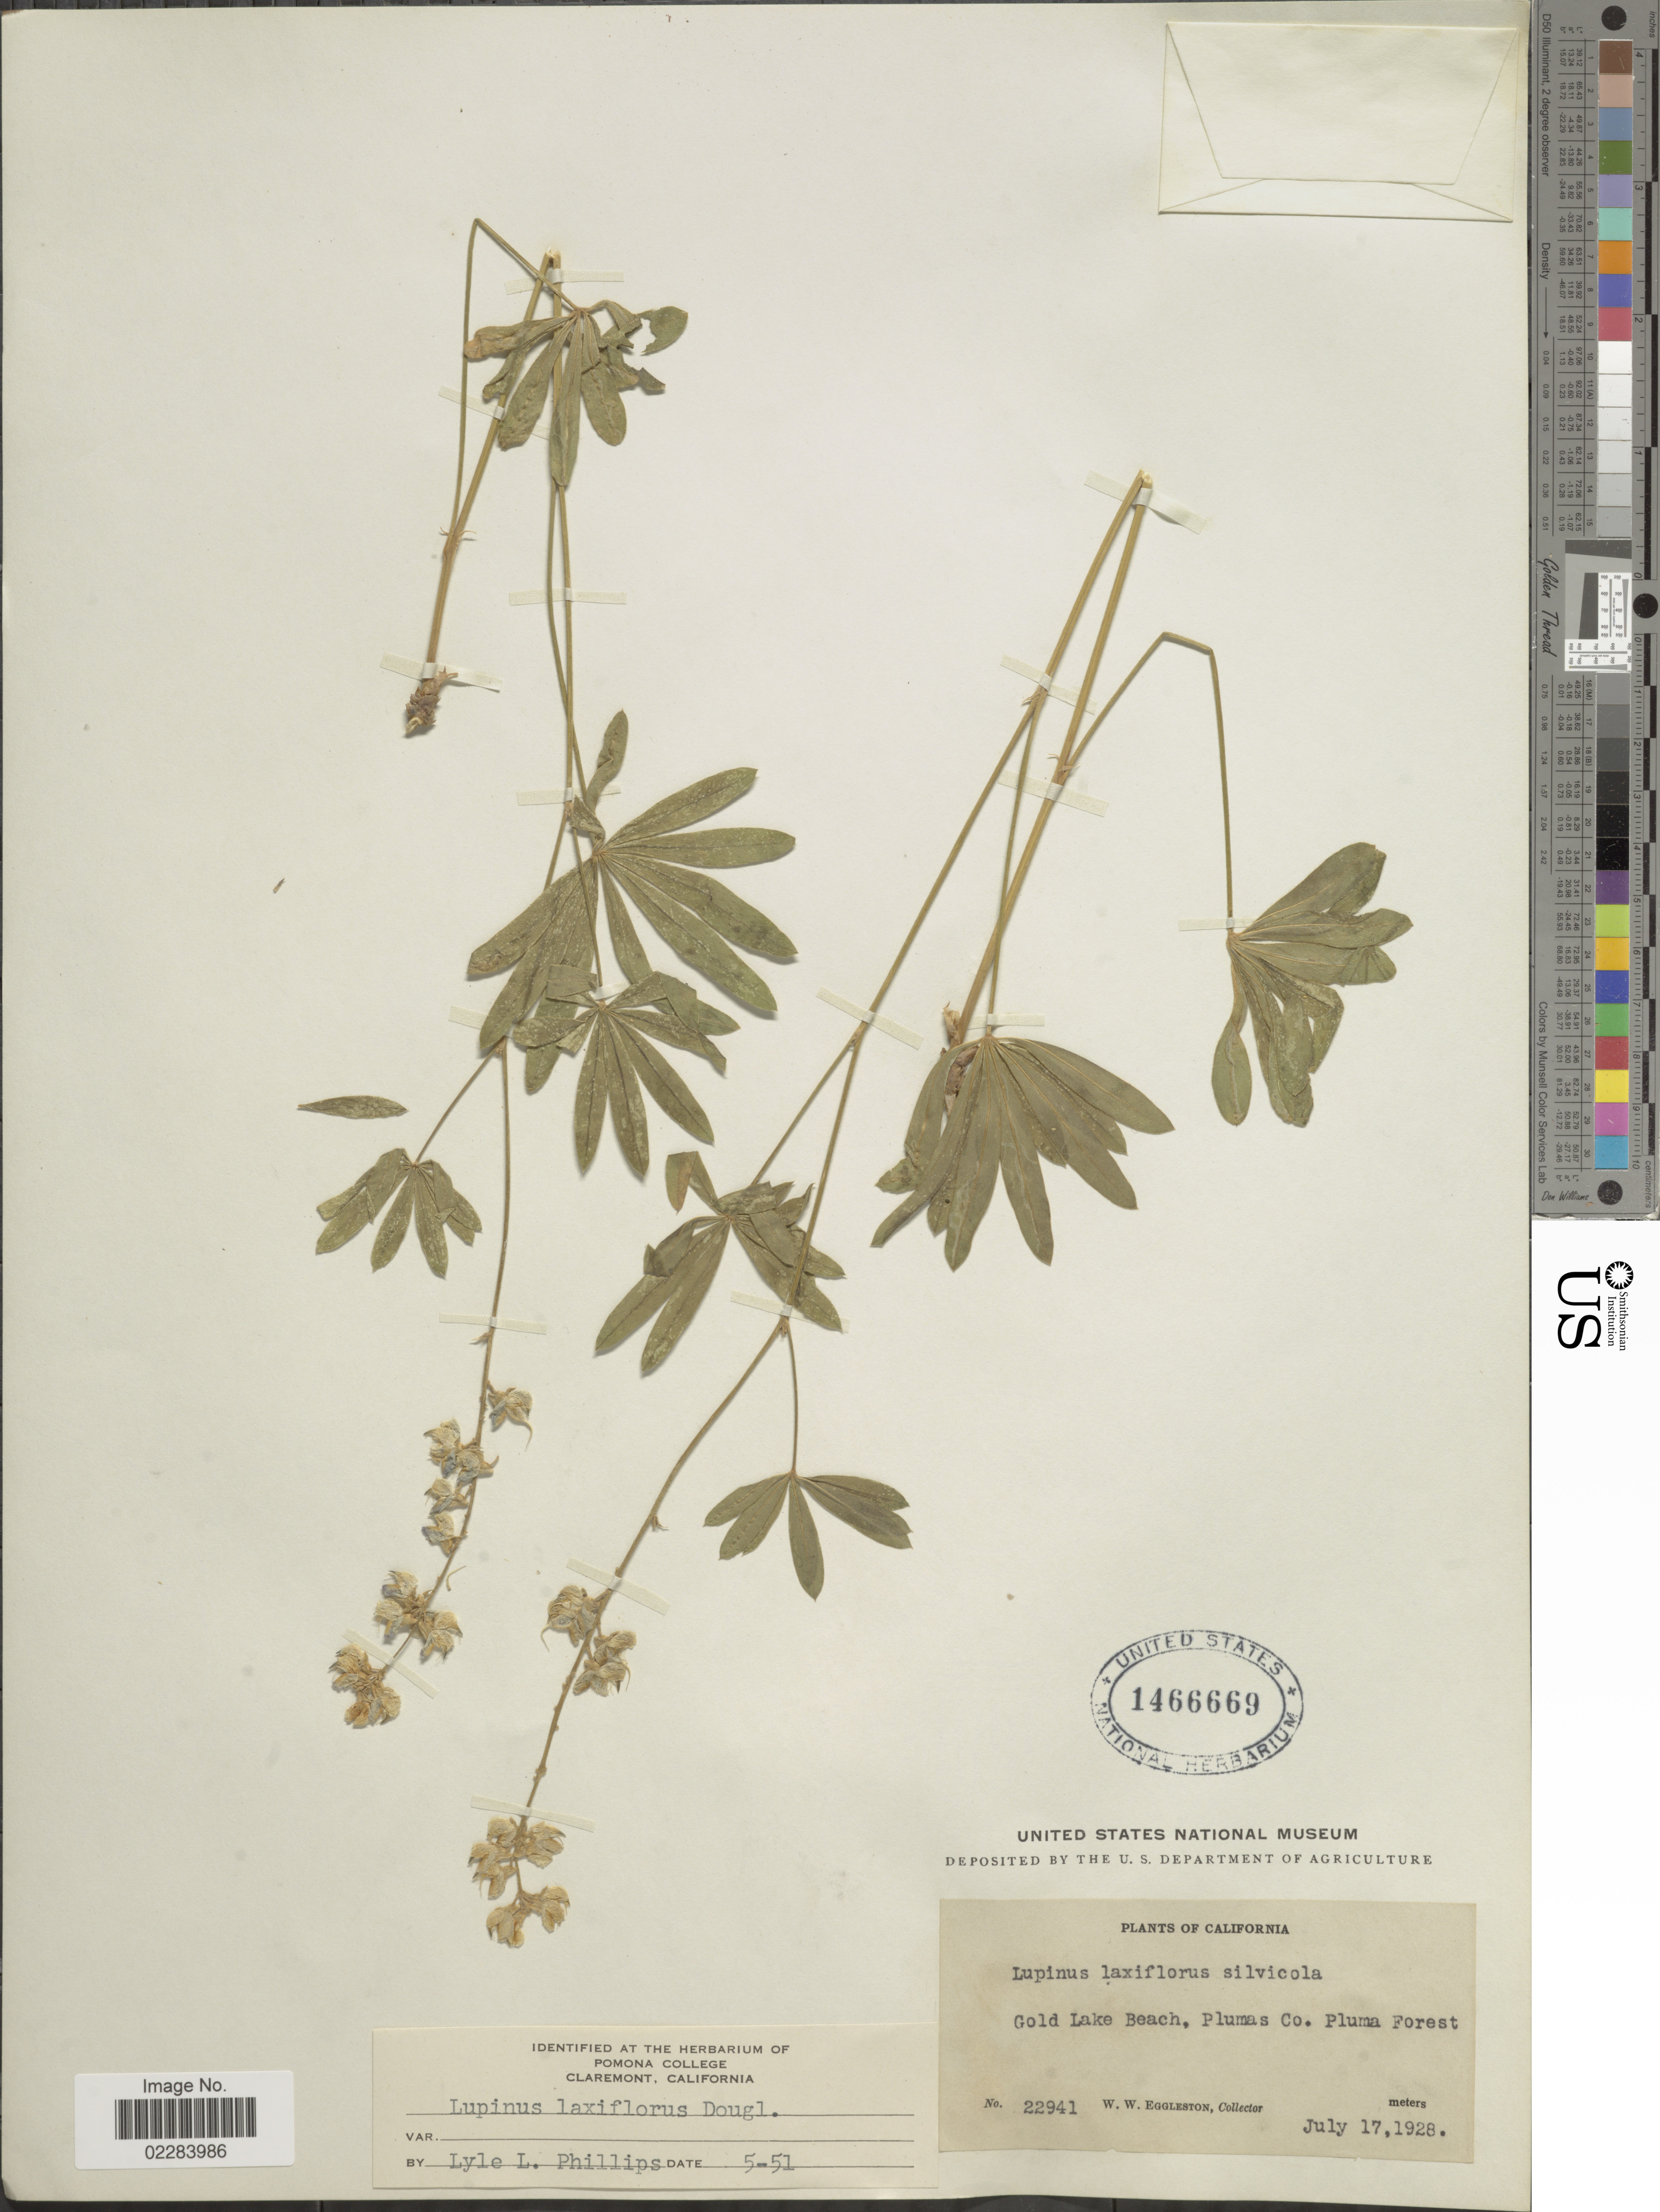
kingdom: Plantae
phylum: Tracheophyta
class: Magnoliopsida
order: Fabales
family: Fabaceae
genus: Lupinus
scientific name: Lupinus arbustus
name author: Lindl.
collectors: W. W. Eggleston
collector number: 22941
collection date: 1928-07-17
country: United States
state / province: California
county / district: Plumas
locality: Gold Lake Beach, Plumas Co. Pluma Forest.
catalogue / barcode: US 1466669